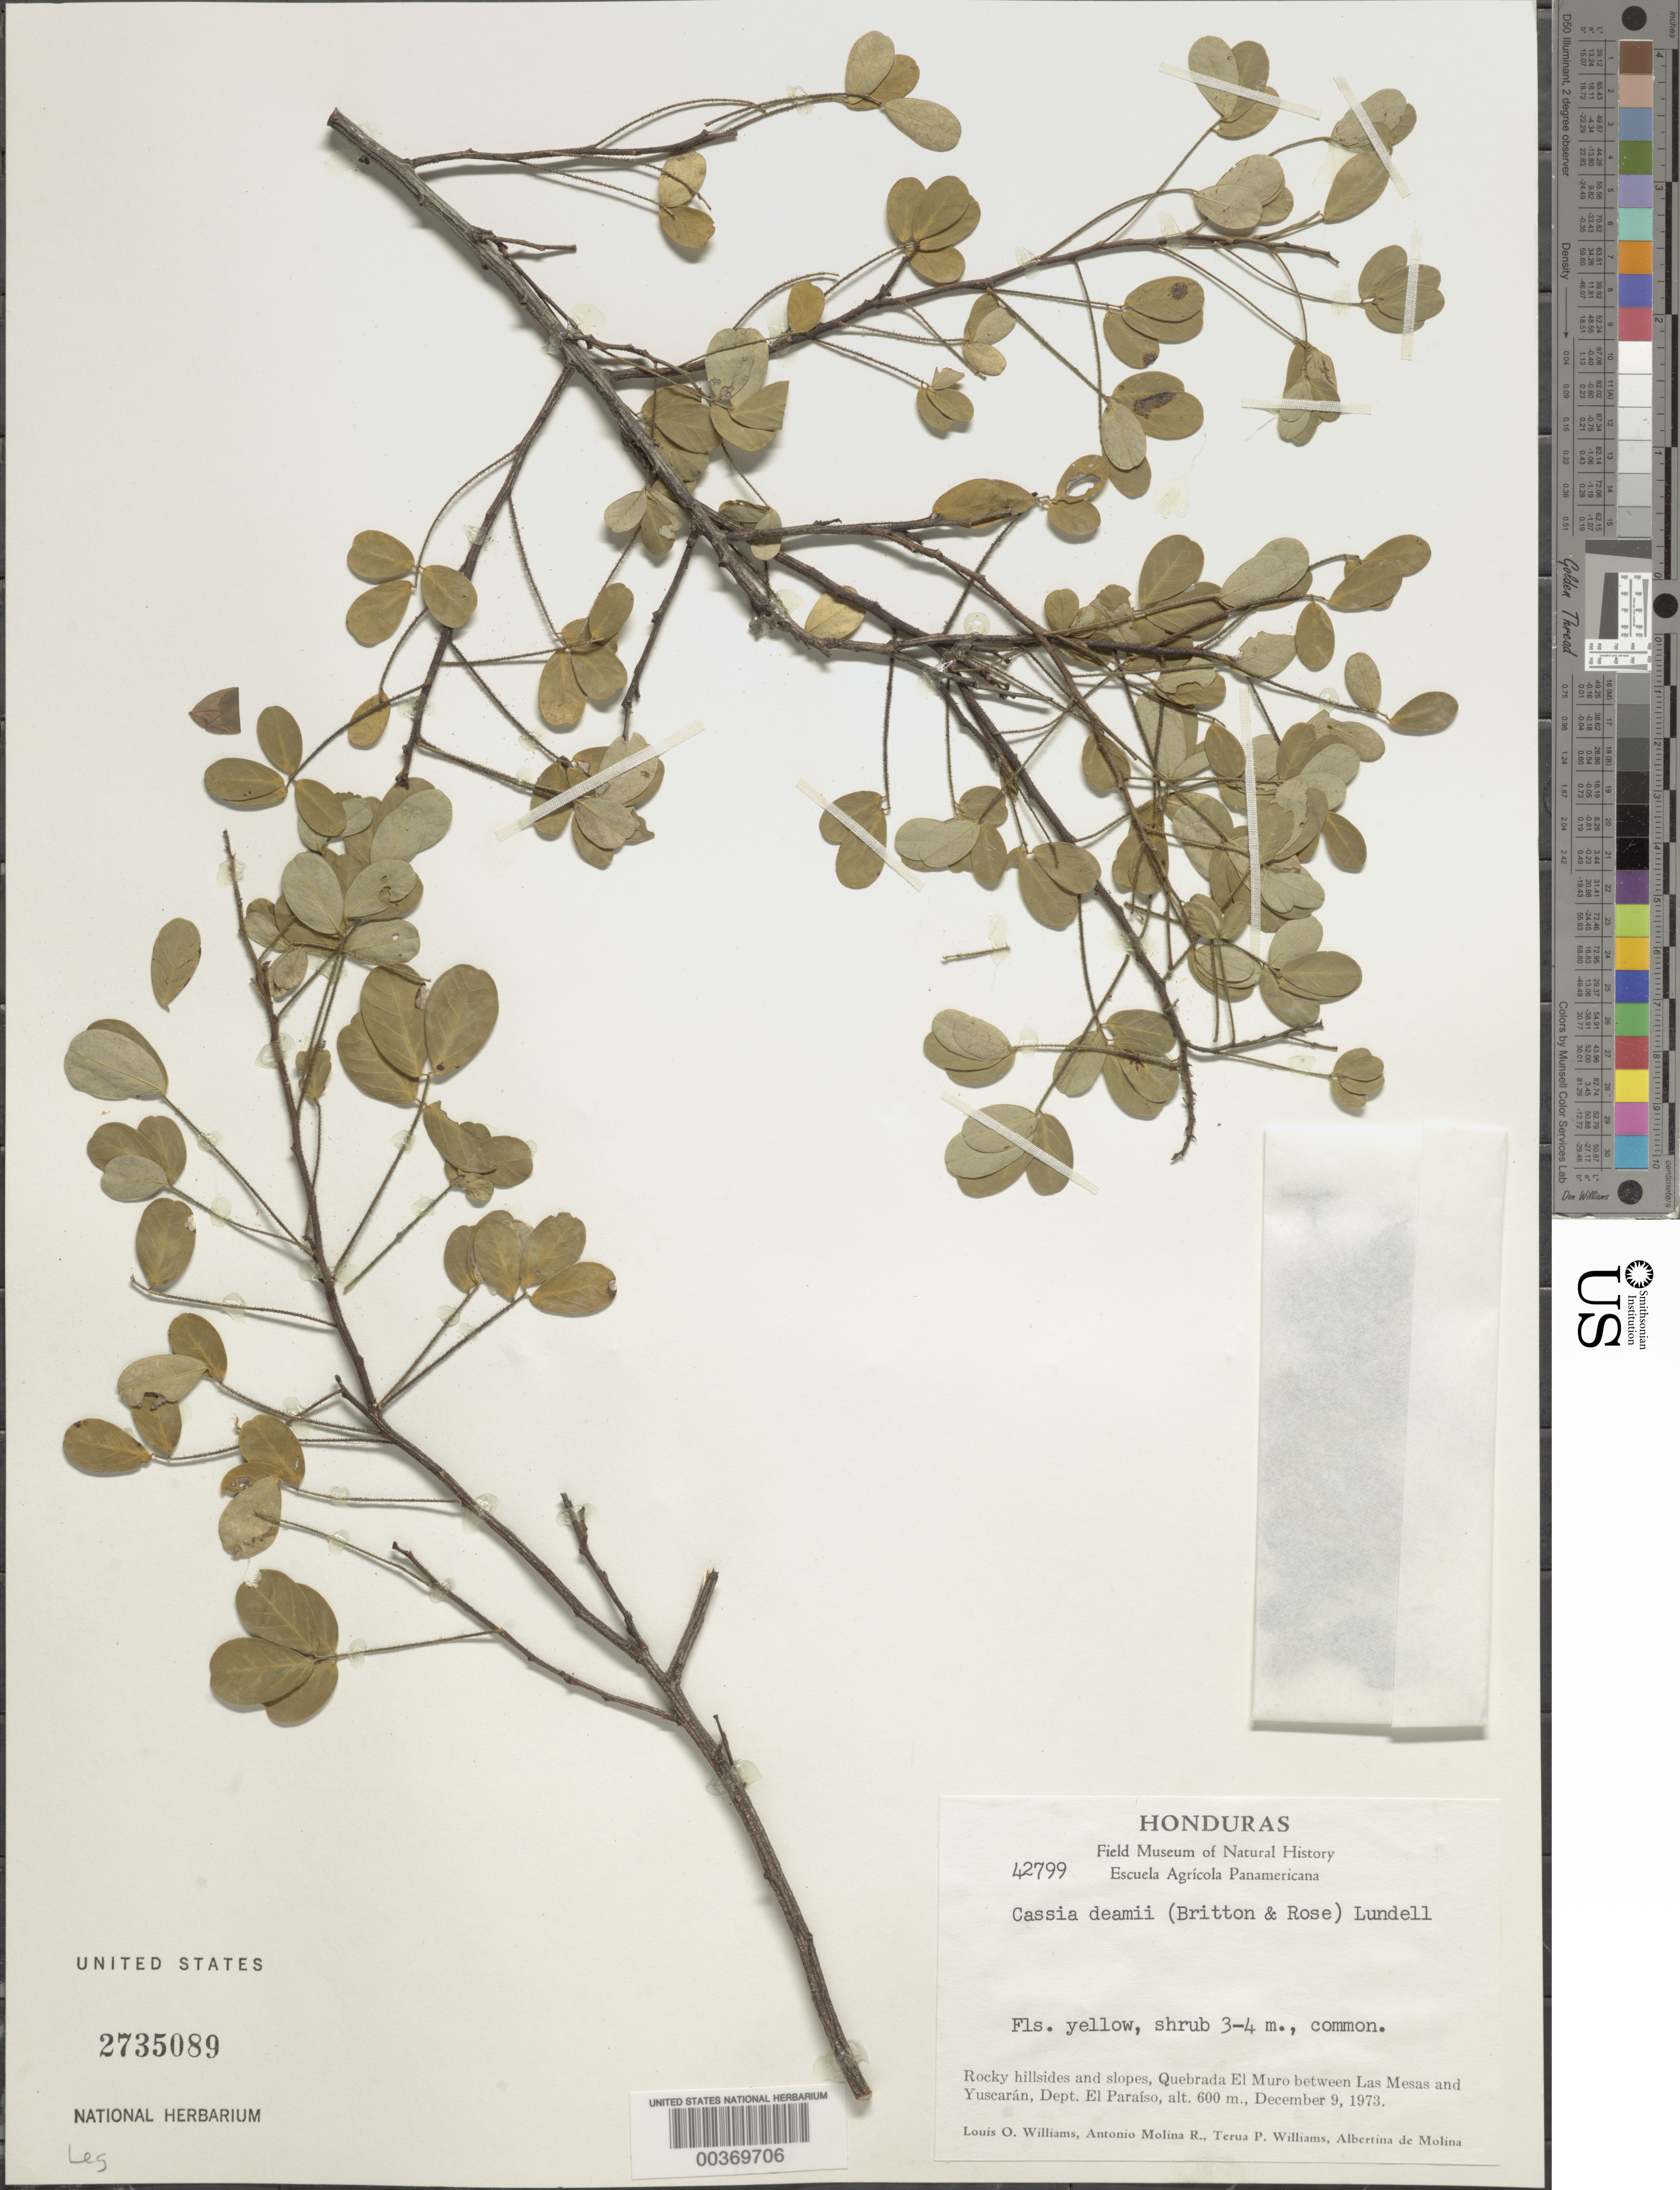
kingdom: Plantae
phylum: Tracheophyta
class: Magnoliopsida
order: Fabales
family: Fabaceae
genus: Chamaecrista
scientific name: Chamaecrista zygophylloides var. deamii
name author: (Britton & Rose) H.S. Irwin & Barneby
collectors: L. O. Williams, A. Molina R., T. P. Williams & A. Molina R.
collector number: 42799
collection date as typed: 09 Dec 1973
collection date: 1973-12-09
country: Honduras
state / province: El Paraíso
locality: Quebrada El Muro between Las Mesas and Yuscaran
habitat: Rocky hillsides and slopes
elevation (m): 600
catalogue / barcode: US 2735089